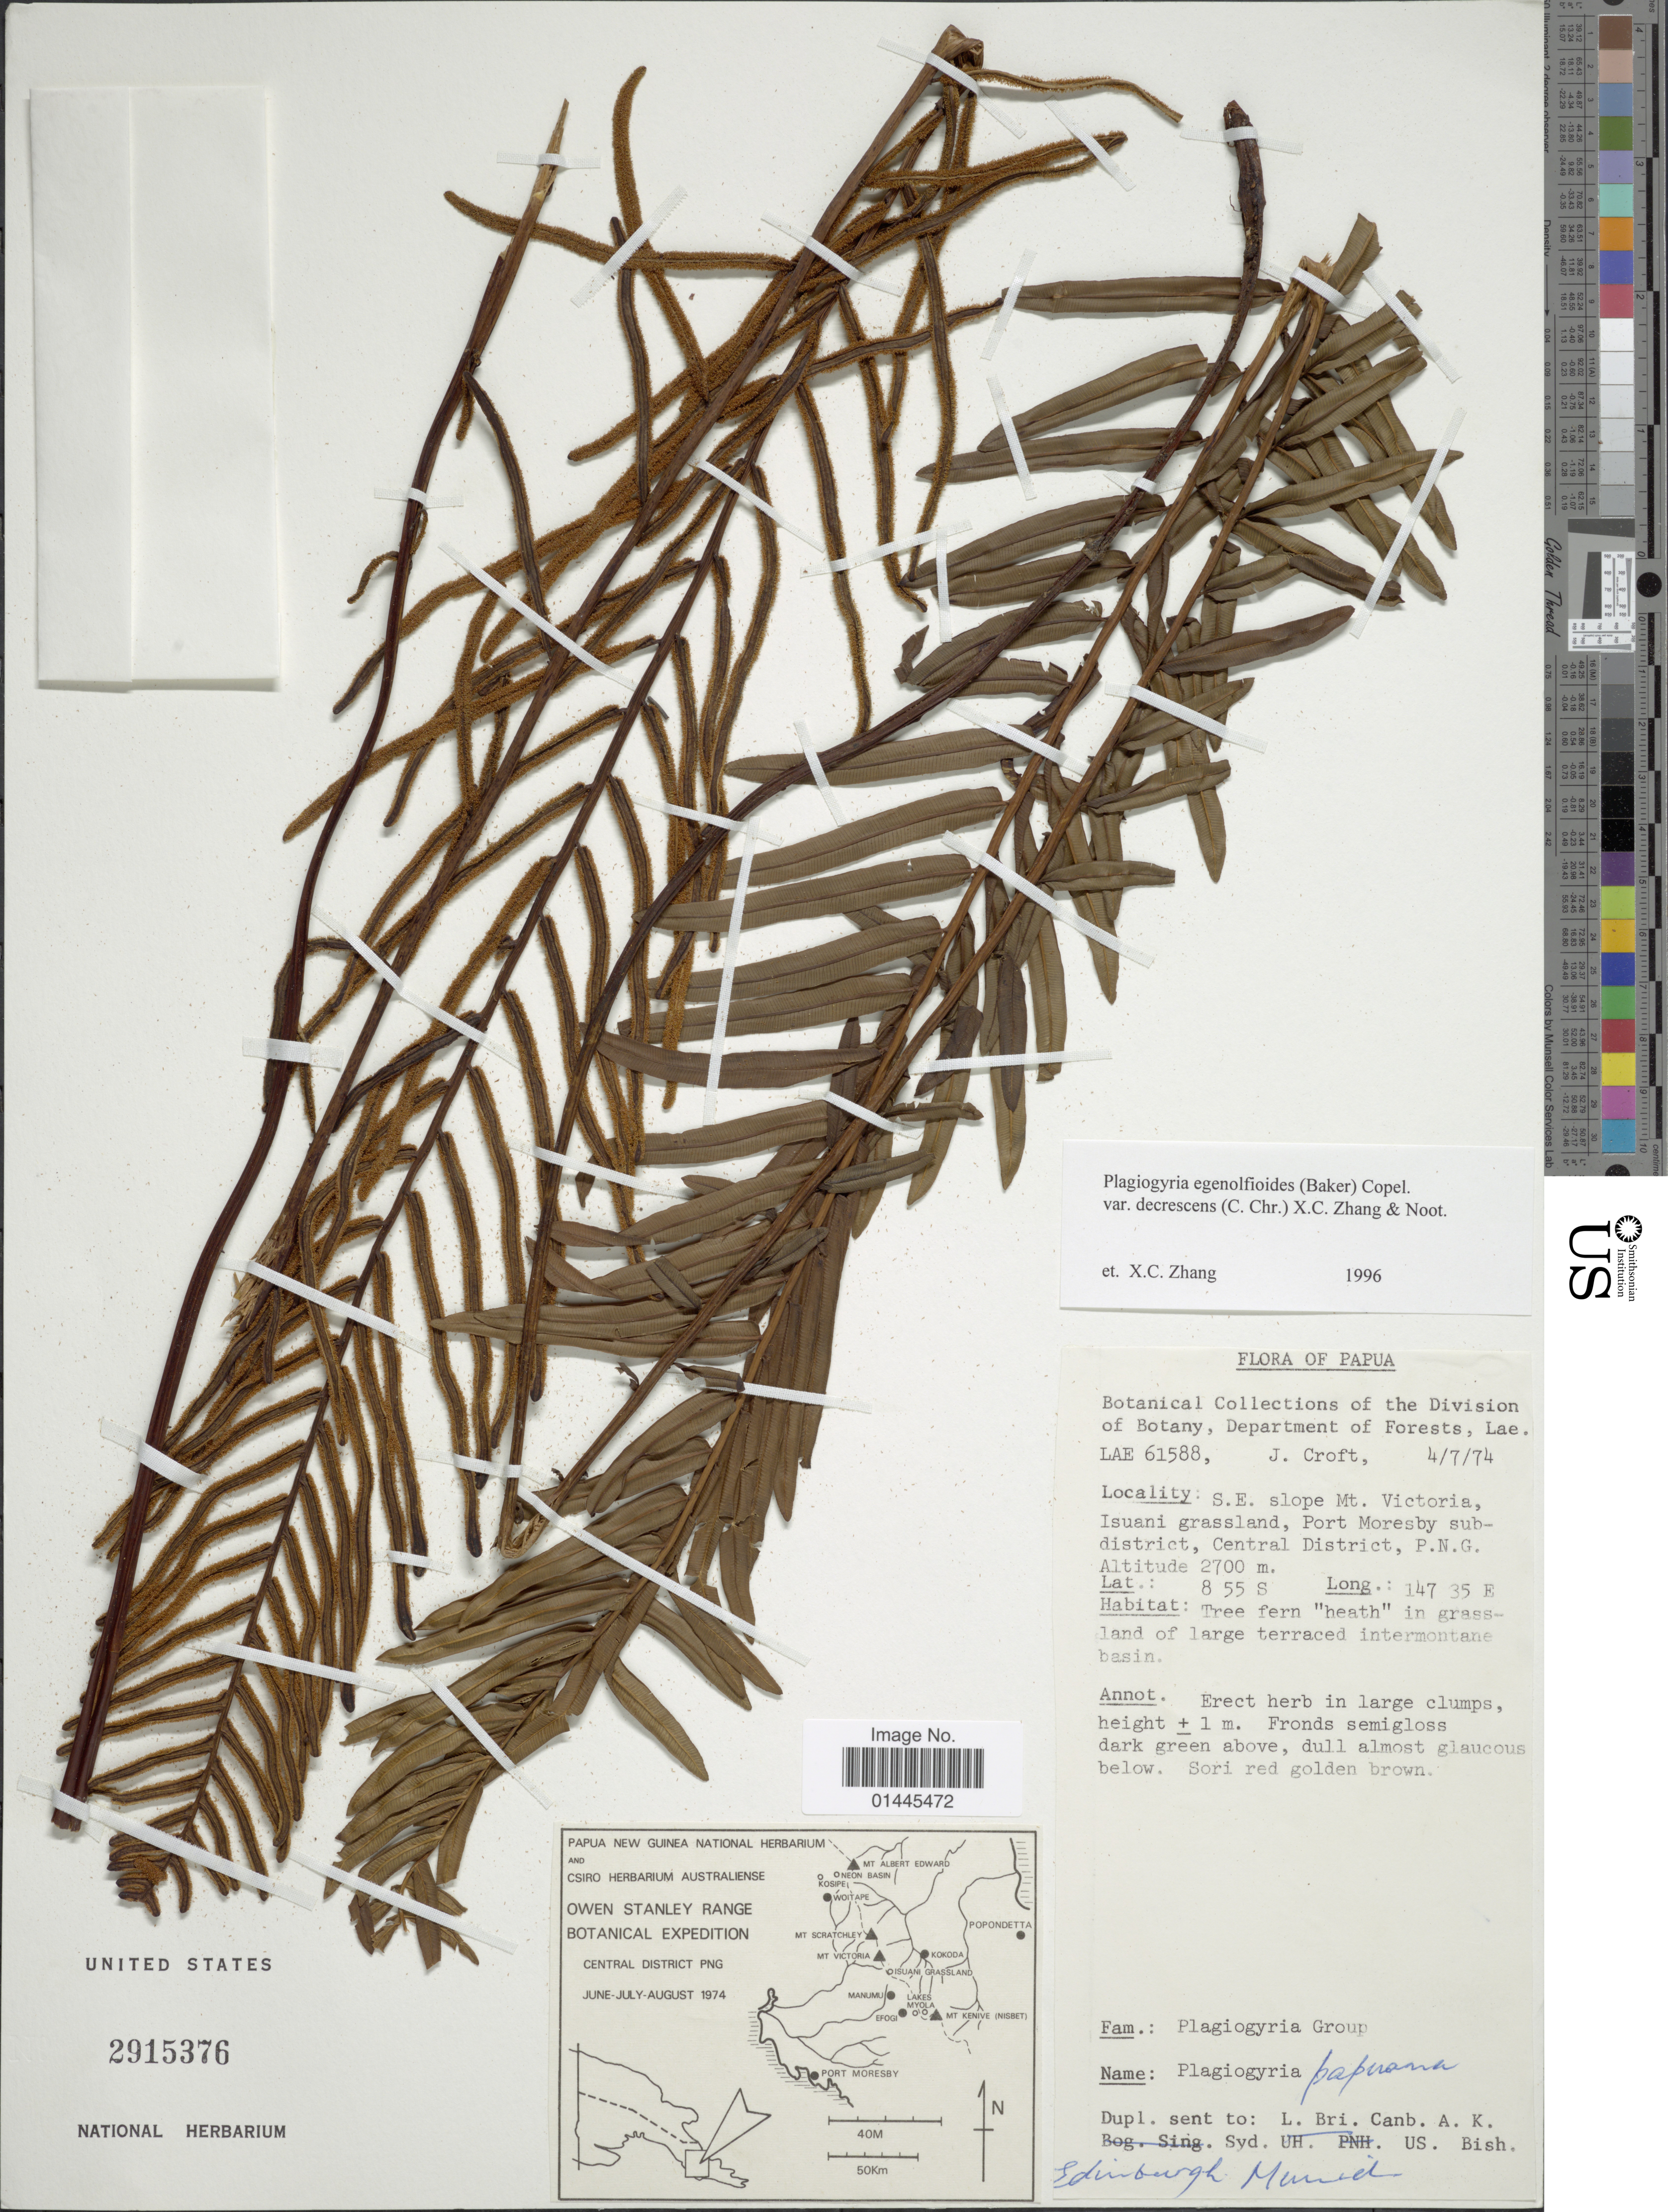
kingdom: Plantae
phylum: Tracheophyta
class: Polypodiopsida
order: Cyatheales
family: Plagiogyriaceae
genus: Plagiogyria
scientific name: Plagiogyria egenolfioides var. decrescens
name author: (C. Chr.) X.C. Zhang & Noot.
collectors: J. Croft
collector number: LAE 61588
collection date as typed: Transcribed d/m/y: 4/7/74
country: Papua New Guinea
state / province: Central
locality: S.E. slope Mt. Victoria, Isuani grassland, Port Moresby subdistrict, Central District, P.N.G.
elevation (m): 2700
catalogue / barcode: US 2915376